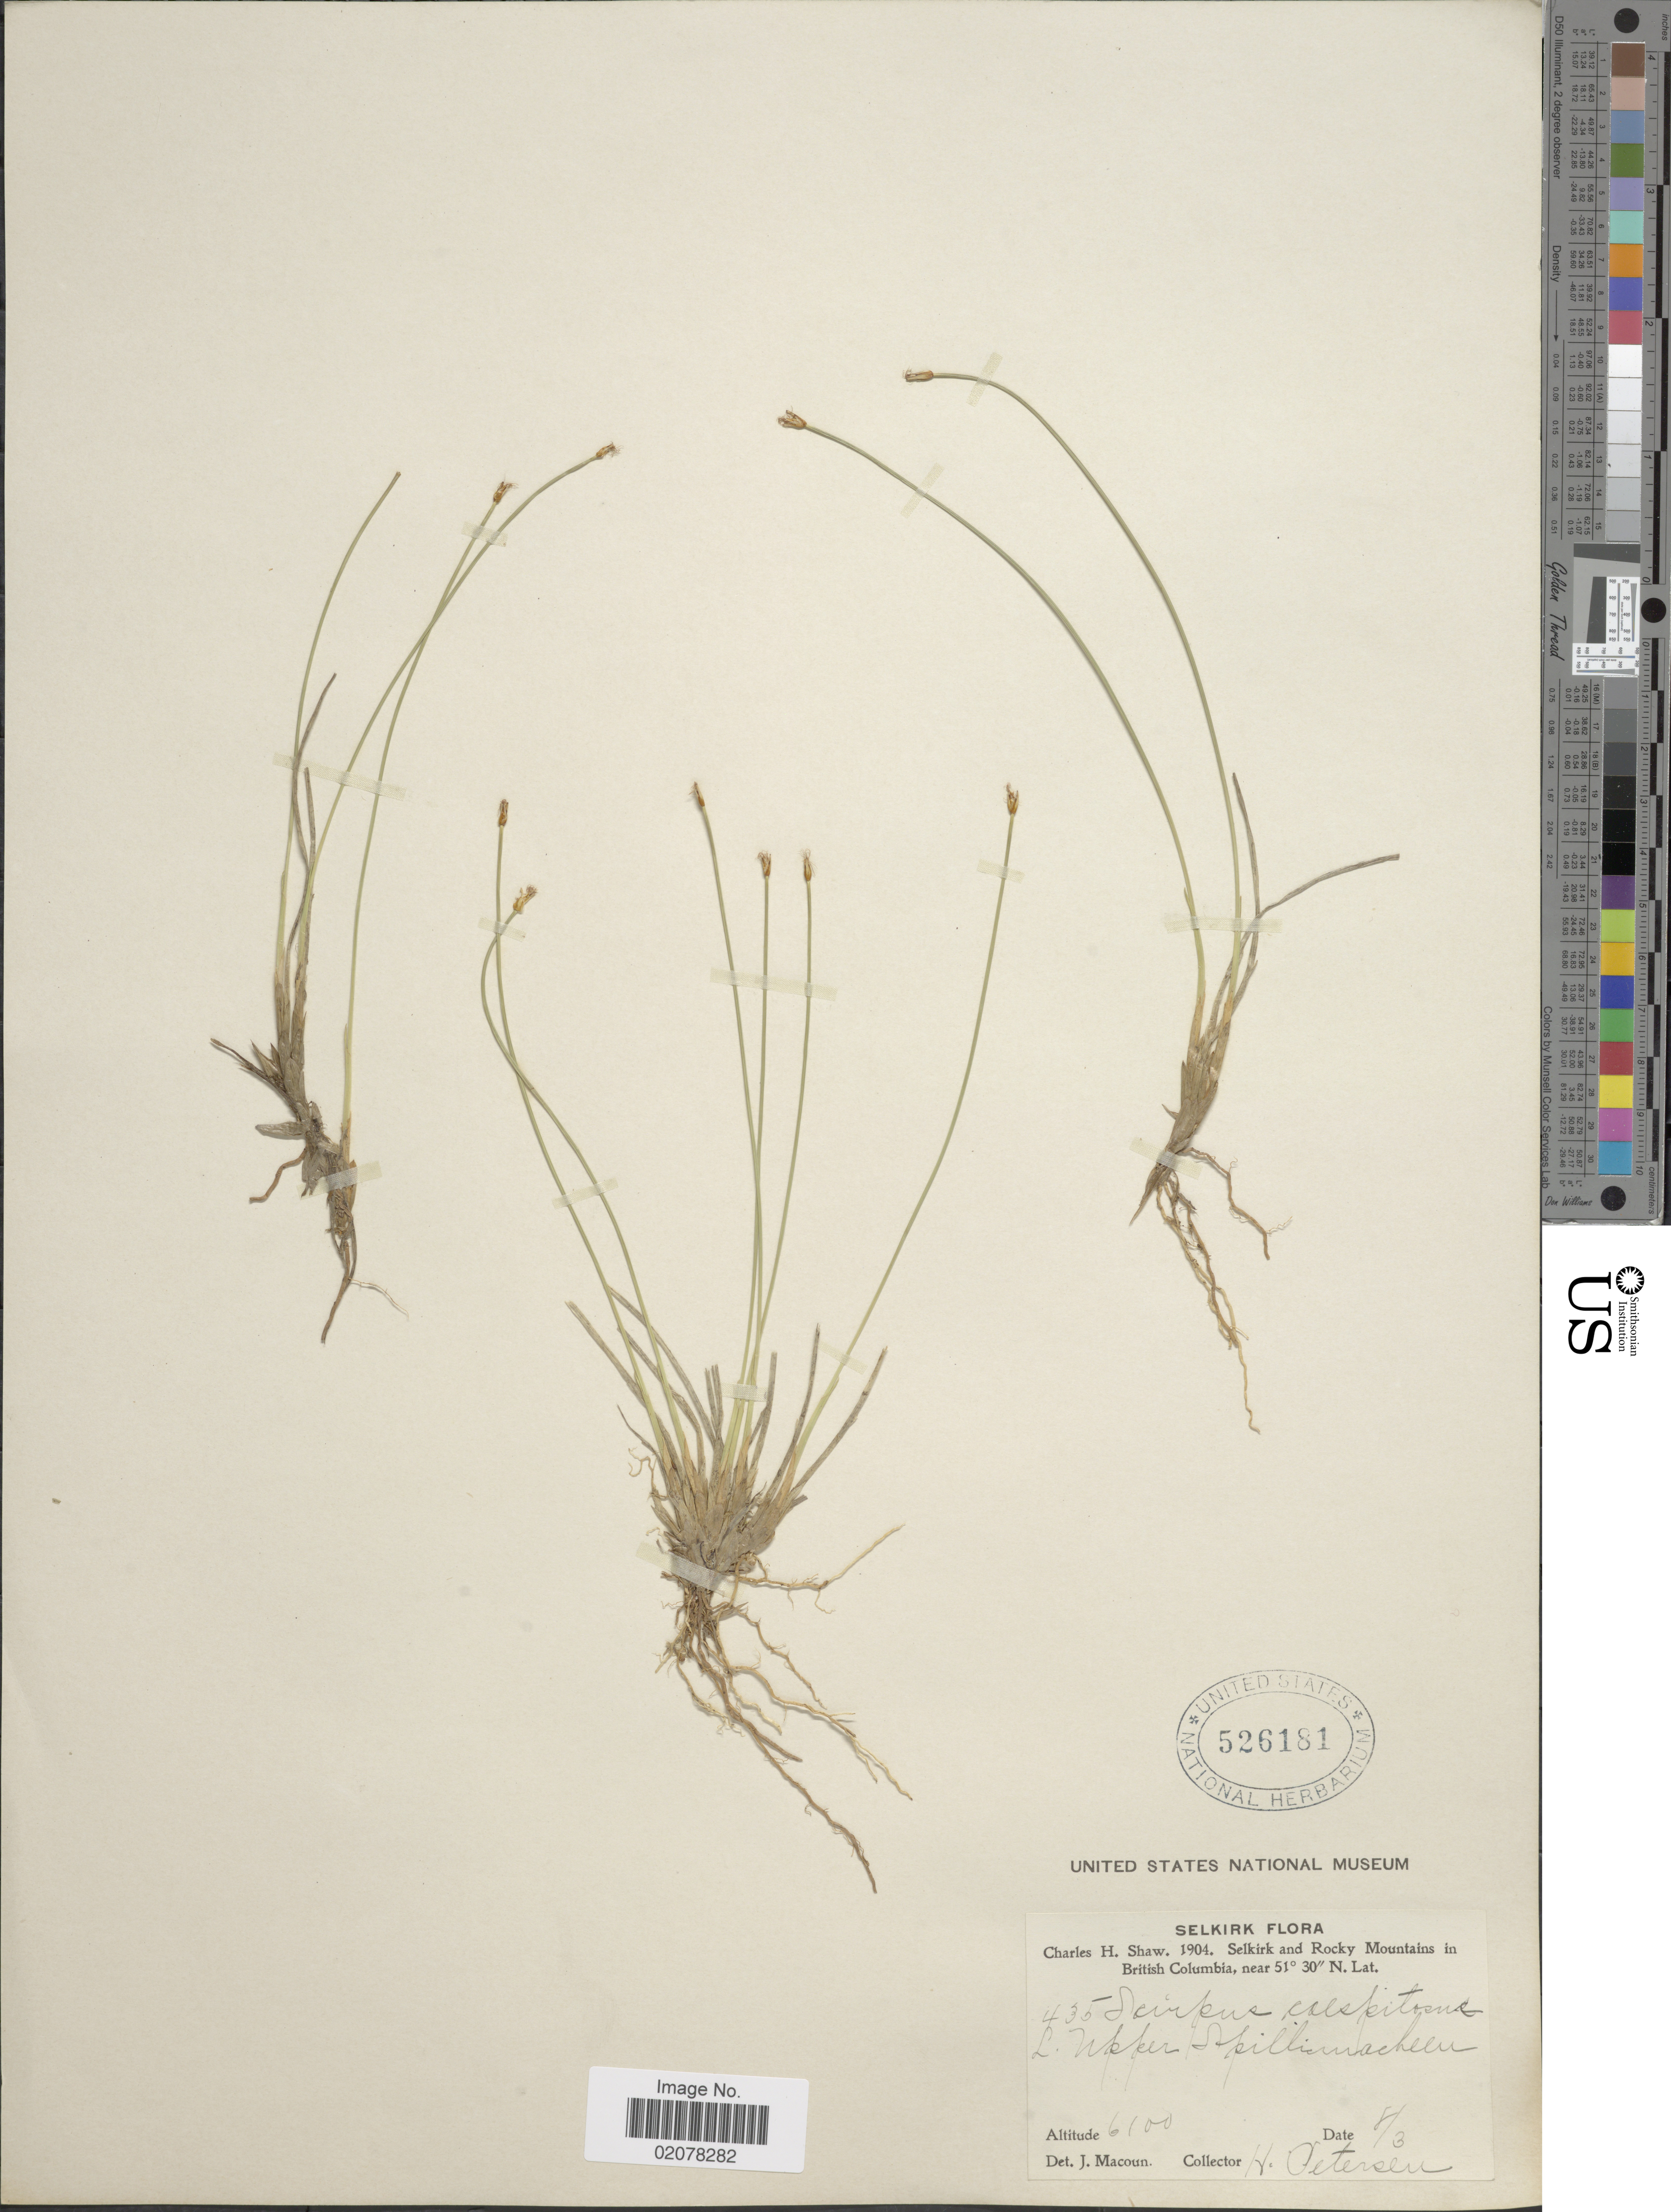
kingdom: Plantae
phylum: Tracheophyta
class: Liliopsida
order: Poales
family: Cyperaceae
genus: Trichophorum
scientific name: Trichophorum cespitosum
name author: (L.) Hartm.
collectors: C. H. Shaw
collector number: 435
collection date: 1904-08-03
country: Canada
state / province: British Columbia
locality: Selkirk and Rocky Mountains, Upper Spillimacheen.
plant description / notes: Precise locality edit: Corrected "Selkirk and Rocky Moutains, L. upper Spillimacheen" to "Selkirk and Rocky Mountains, Upper Spillimacheen."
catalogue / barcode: US 526181